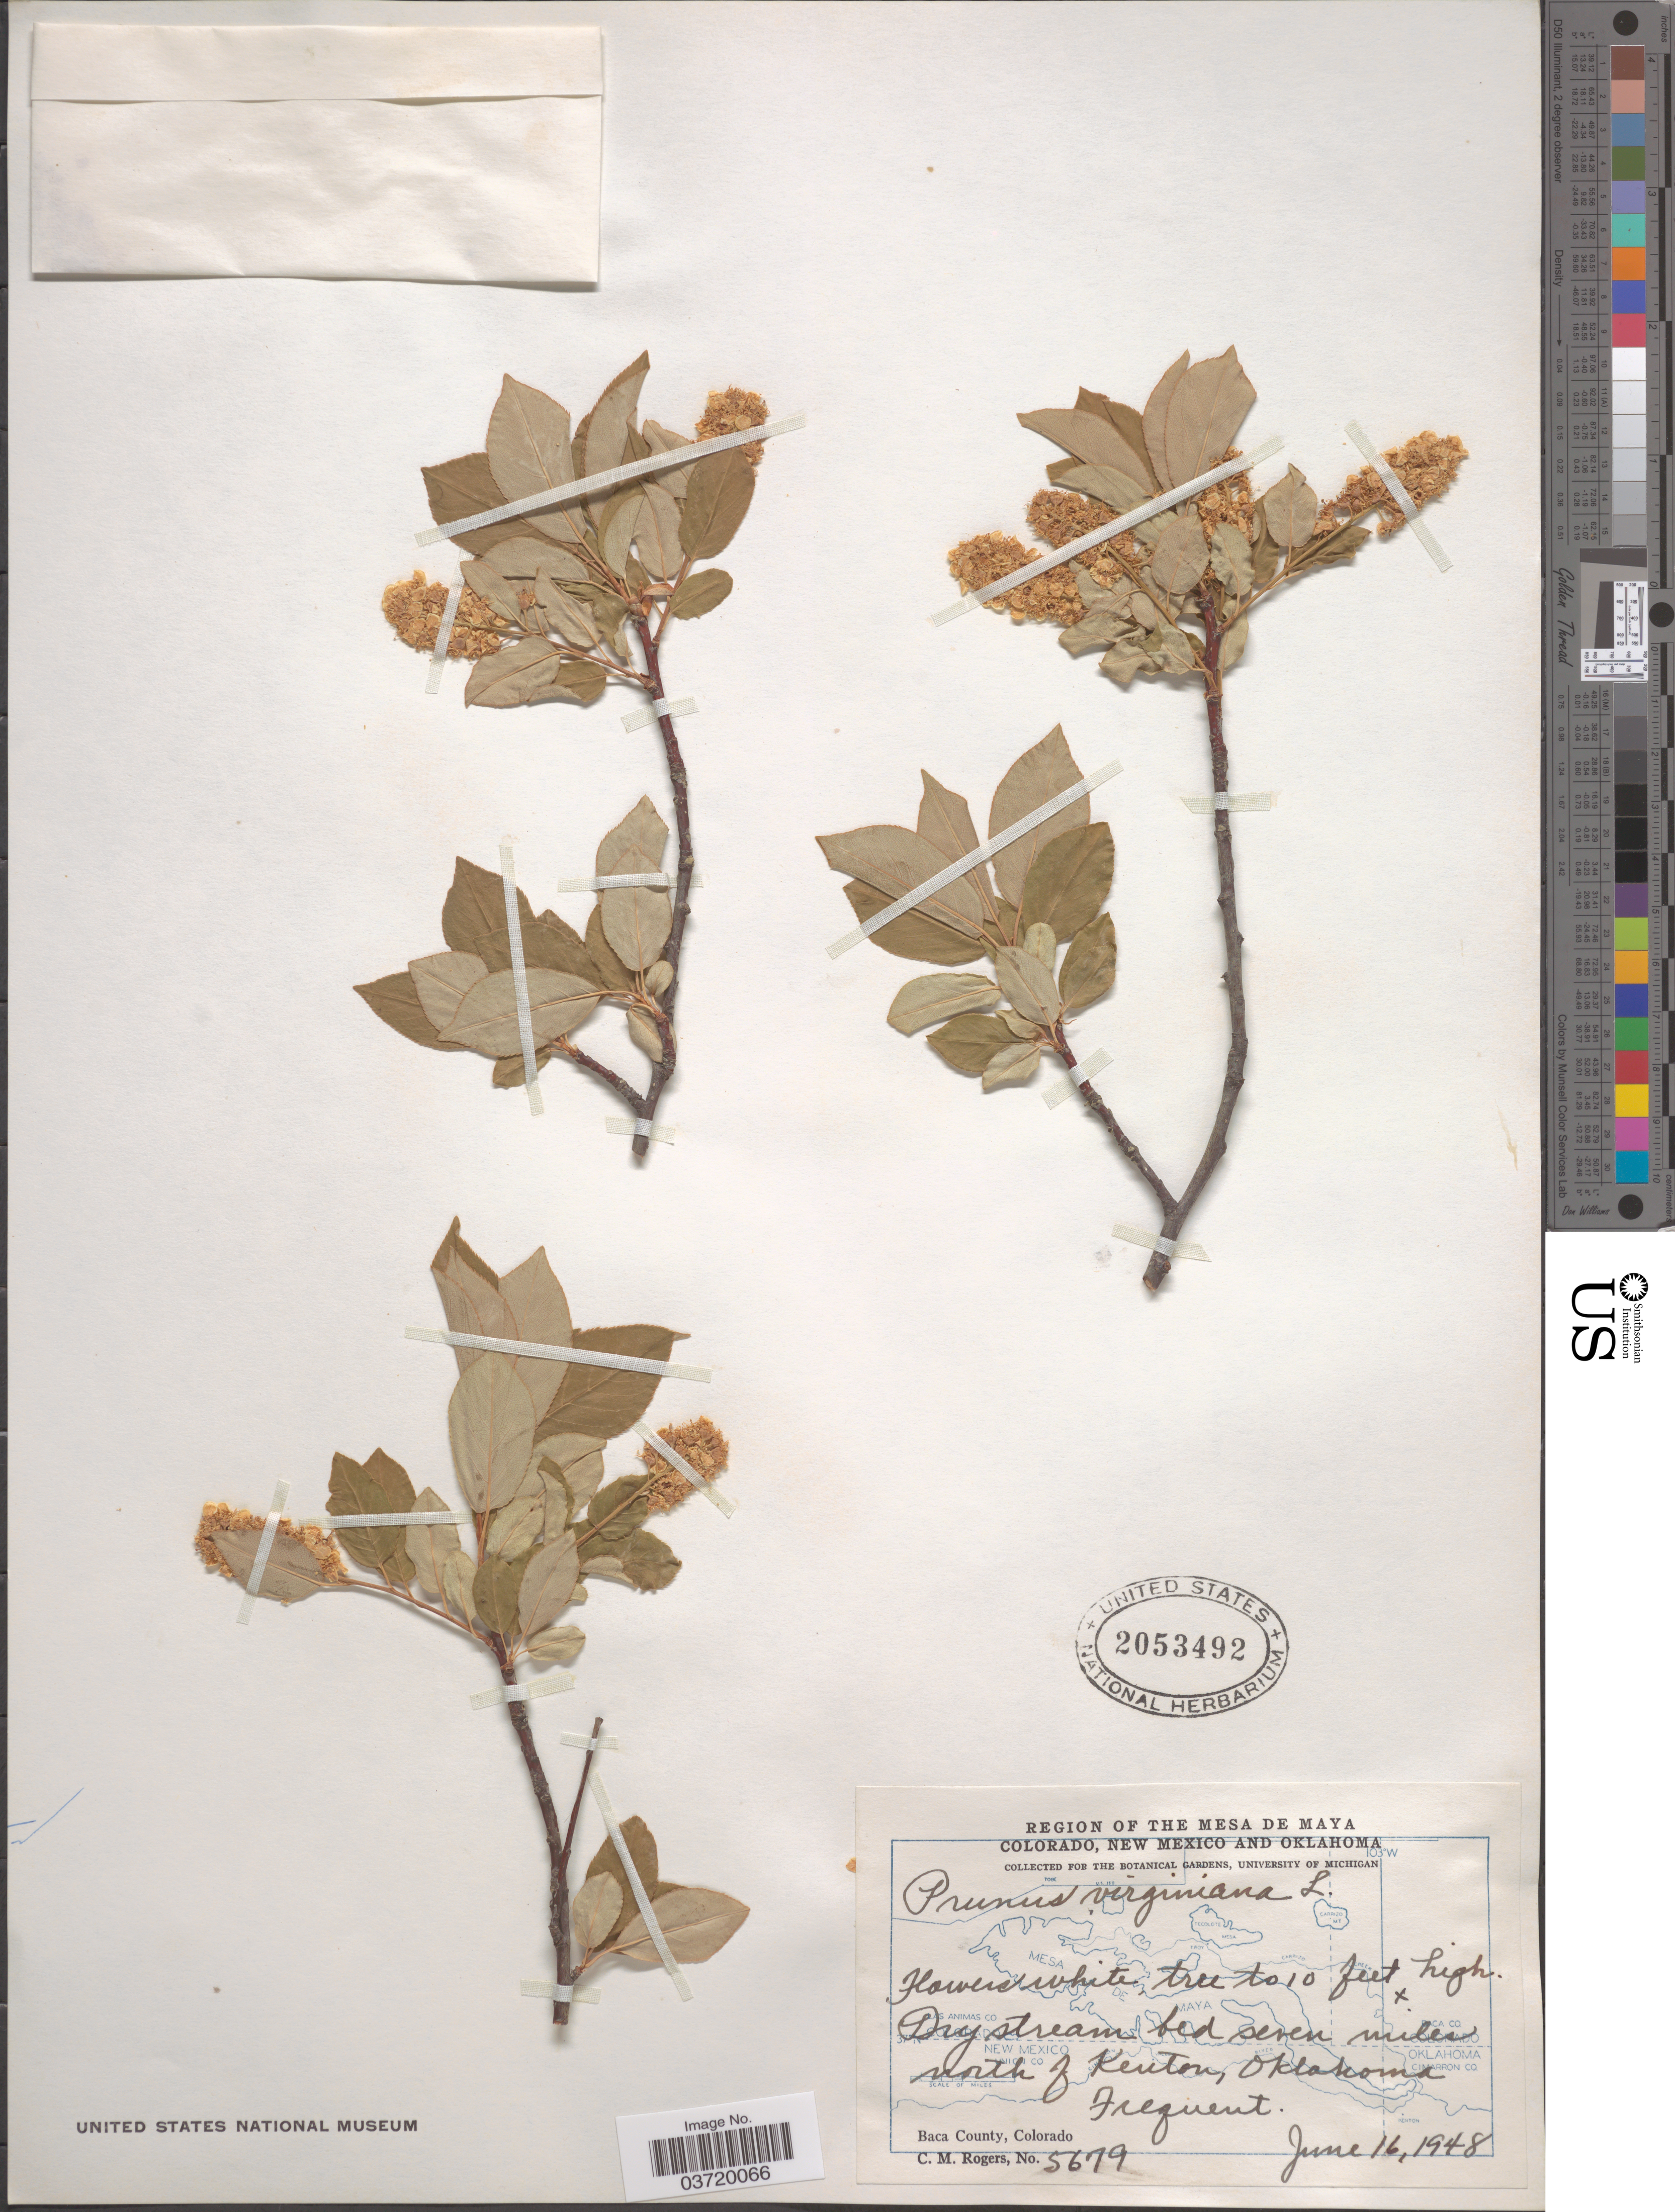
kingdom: Plantae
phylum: Tracheophyta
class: Magnoliopsida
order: Rosales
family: Rosaceae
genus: Prunus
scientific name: Prunus virginiana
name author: L.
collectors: C. M. Rogers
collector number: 5679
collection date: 1948-06-16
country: United States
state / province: Oklahoma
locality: Region of the Mesa de Maya. Seven miles north of Kenton.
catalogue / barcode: US 2053492